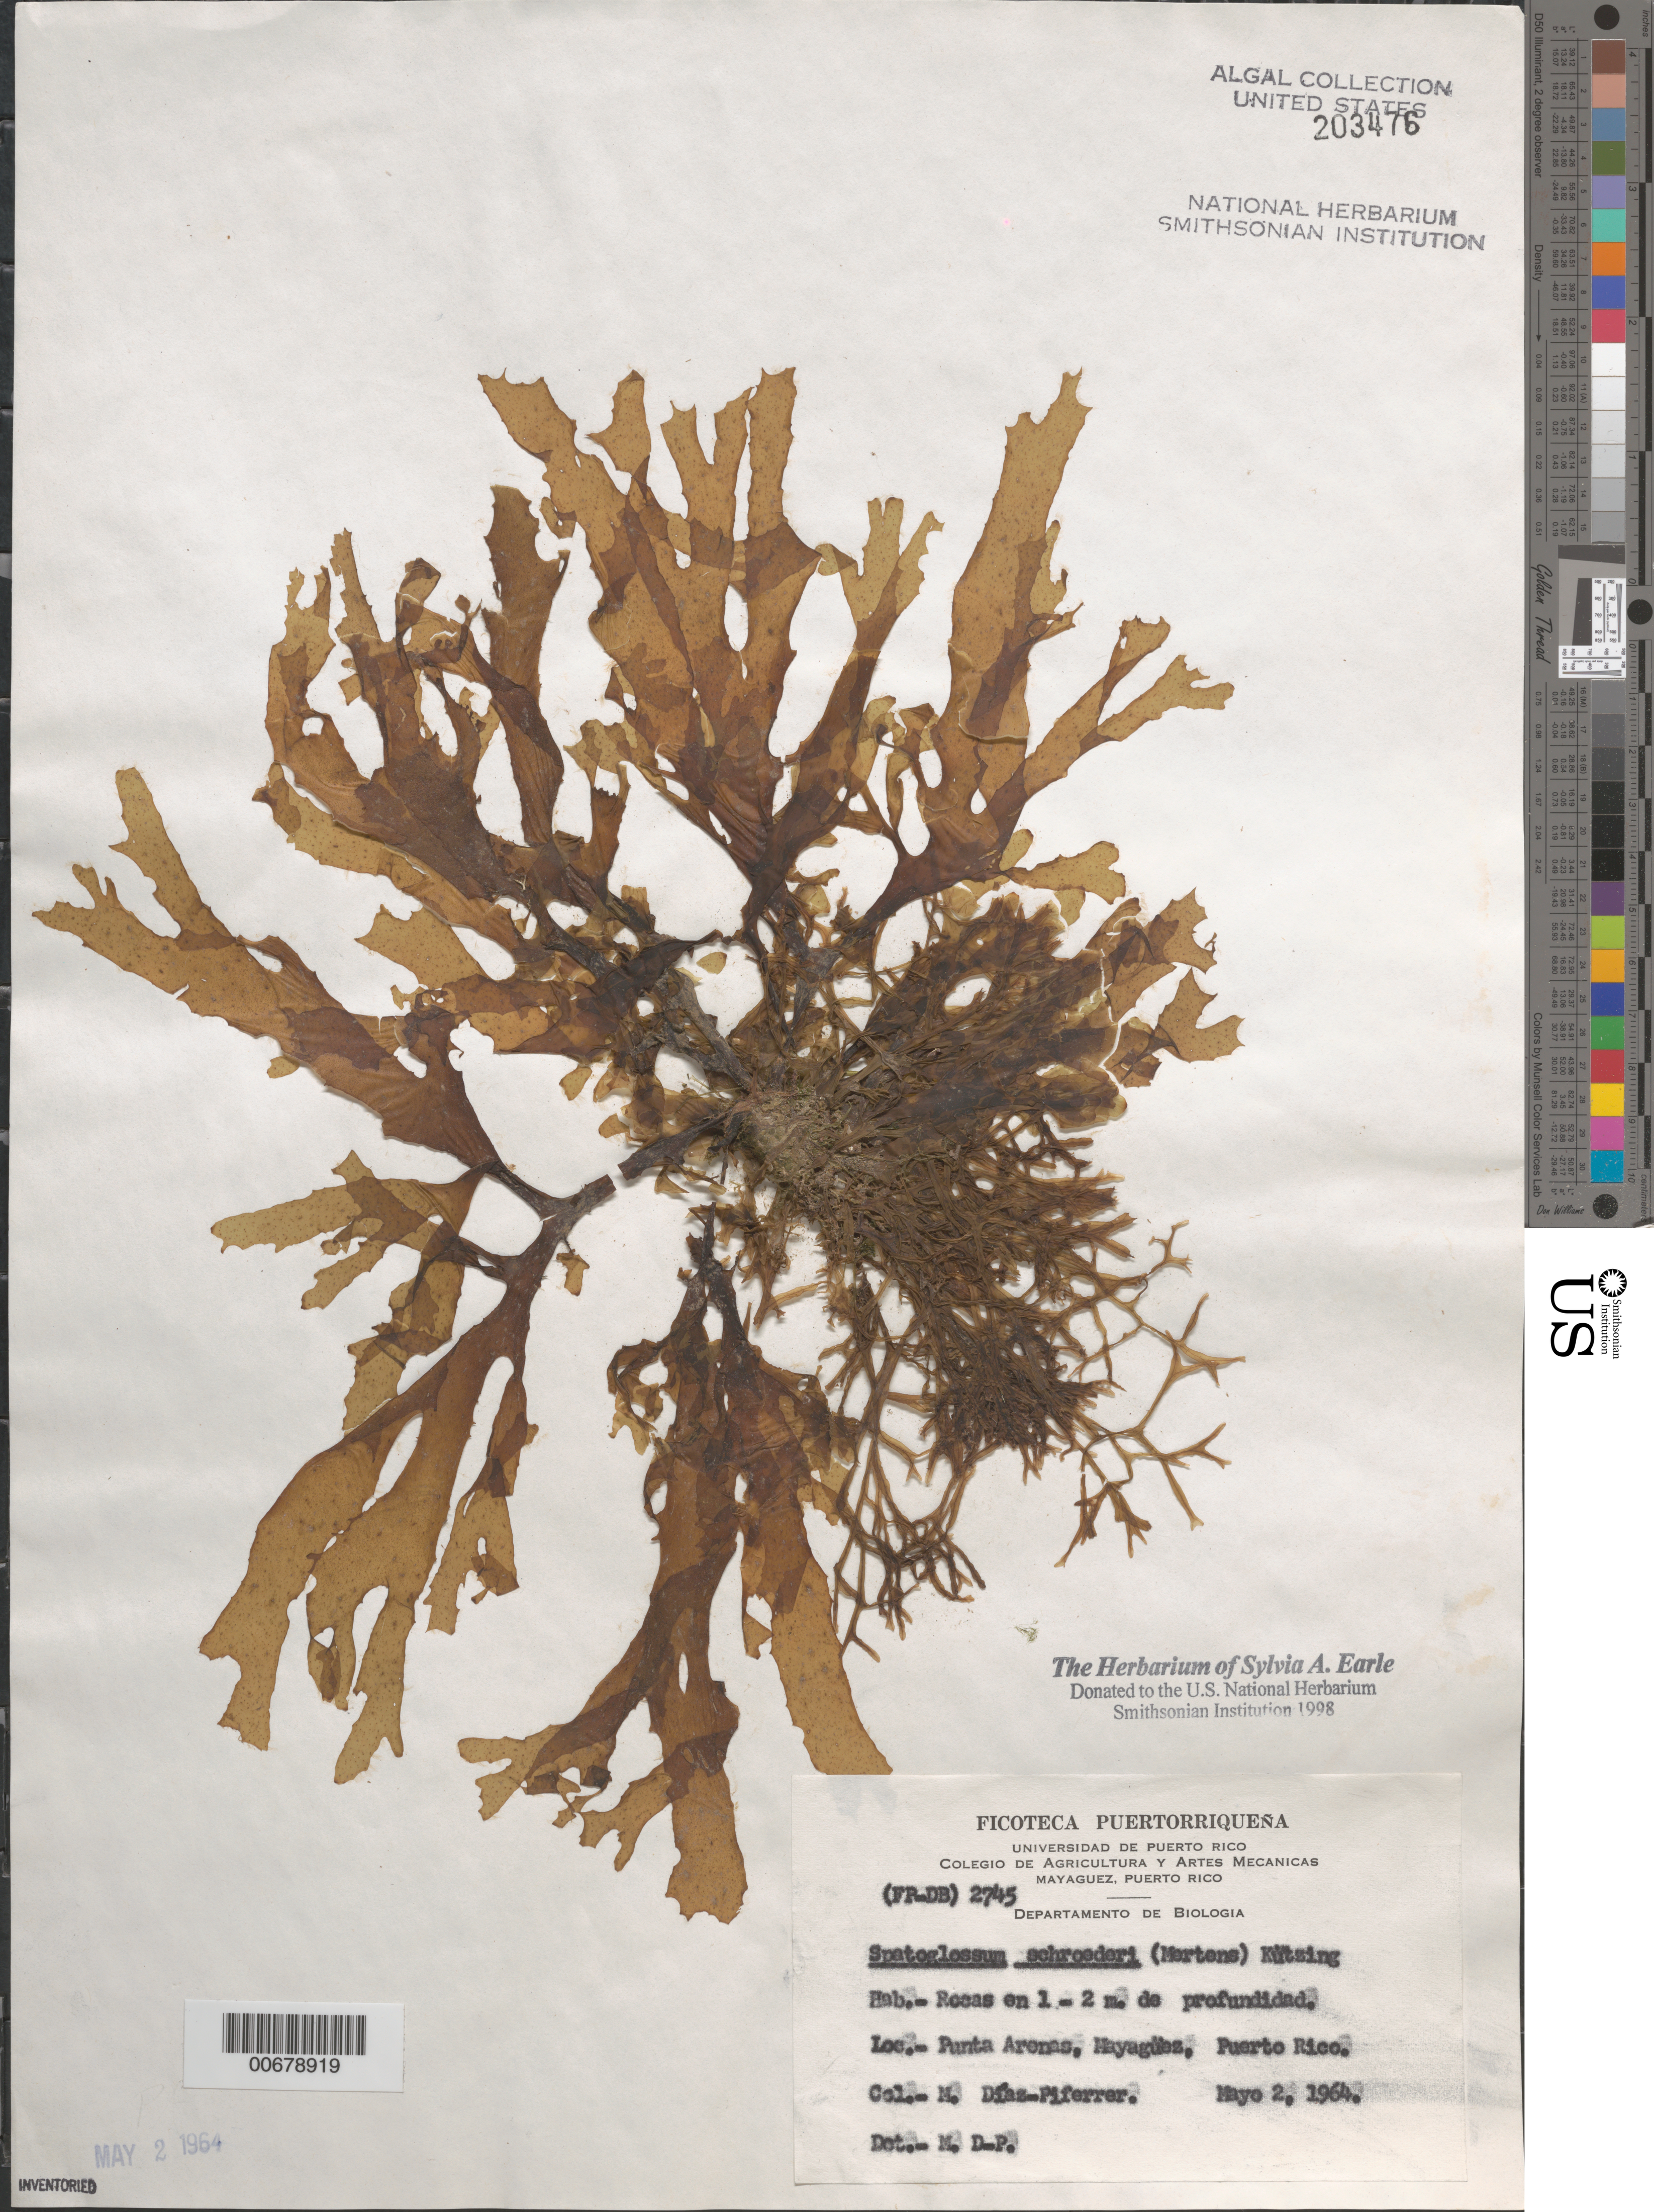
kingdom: Chromista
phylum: Ochrophyta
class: Phaeophyceae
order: Dictyotales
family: Dictyotaceae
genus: Spatoglossum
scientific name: Spatoglossum schroederi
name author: (C. Agardh) Kütz.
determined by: Diaz-Piferrer, M.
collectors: M. Diaz-Piferrer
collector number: (FP-DB) 2745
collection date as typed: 02 May 1964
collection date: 1964-05-02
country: Puerto Rico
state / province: Mayaguez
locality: Punta Arenas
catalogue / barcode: US 203476